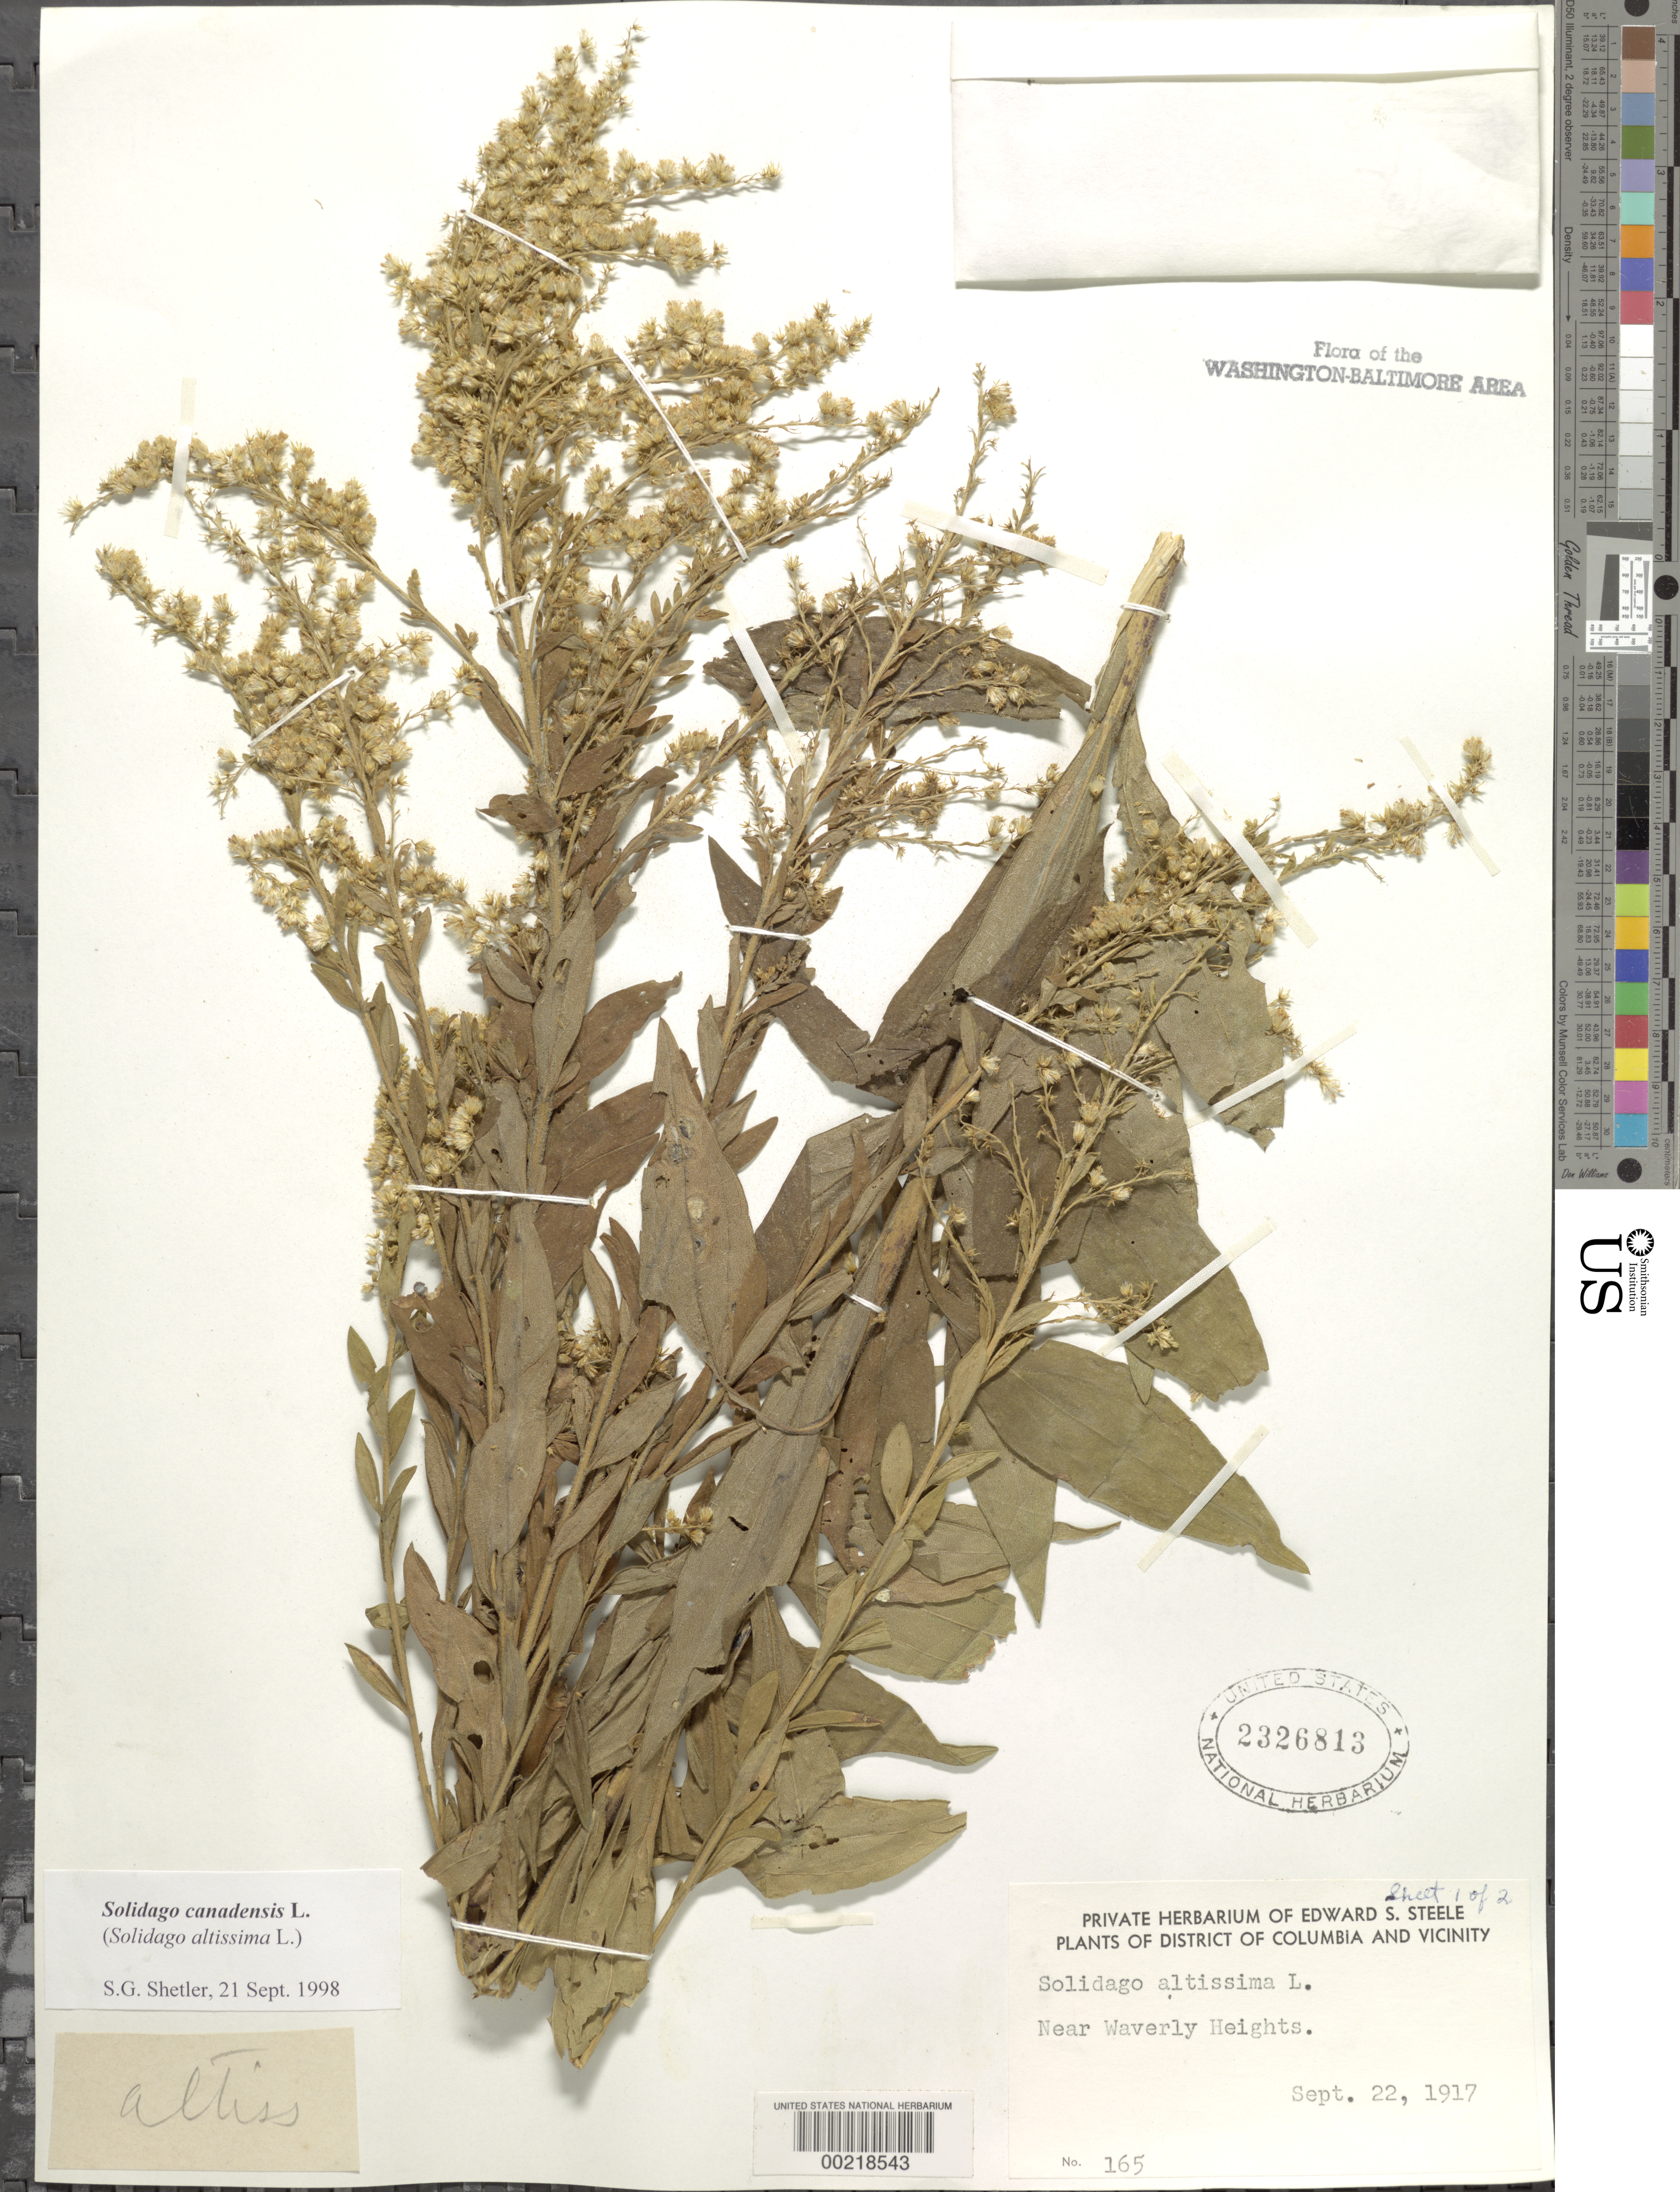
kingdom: Plantae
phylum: Tracheophyta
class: Magnoliopsida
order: Asterales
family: Asteraceae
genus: Solidago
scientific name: Solidago canadensis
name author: L.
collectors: E. Steele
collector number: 165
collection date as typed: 22 Sep 1917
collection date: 1917-09-22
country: United States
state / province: Maryland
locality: Near Waverly Heights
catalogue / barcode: US 2326813